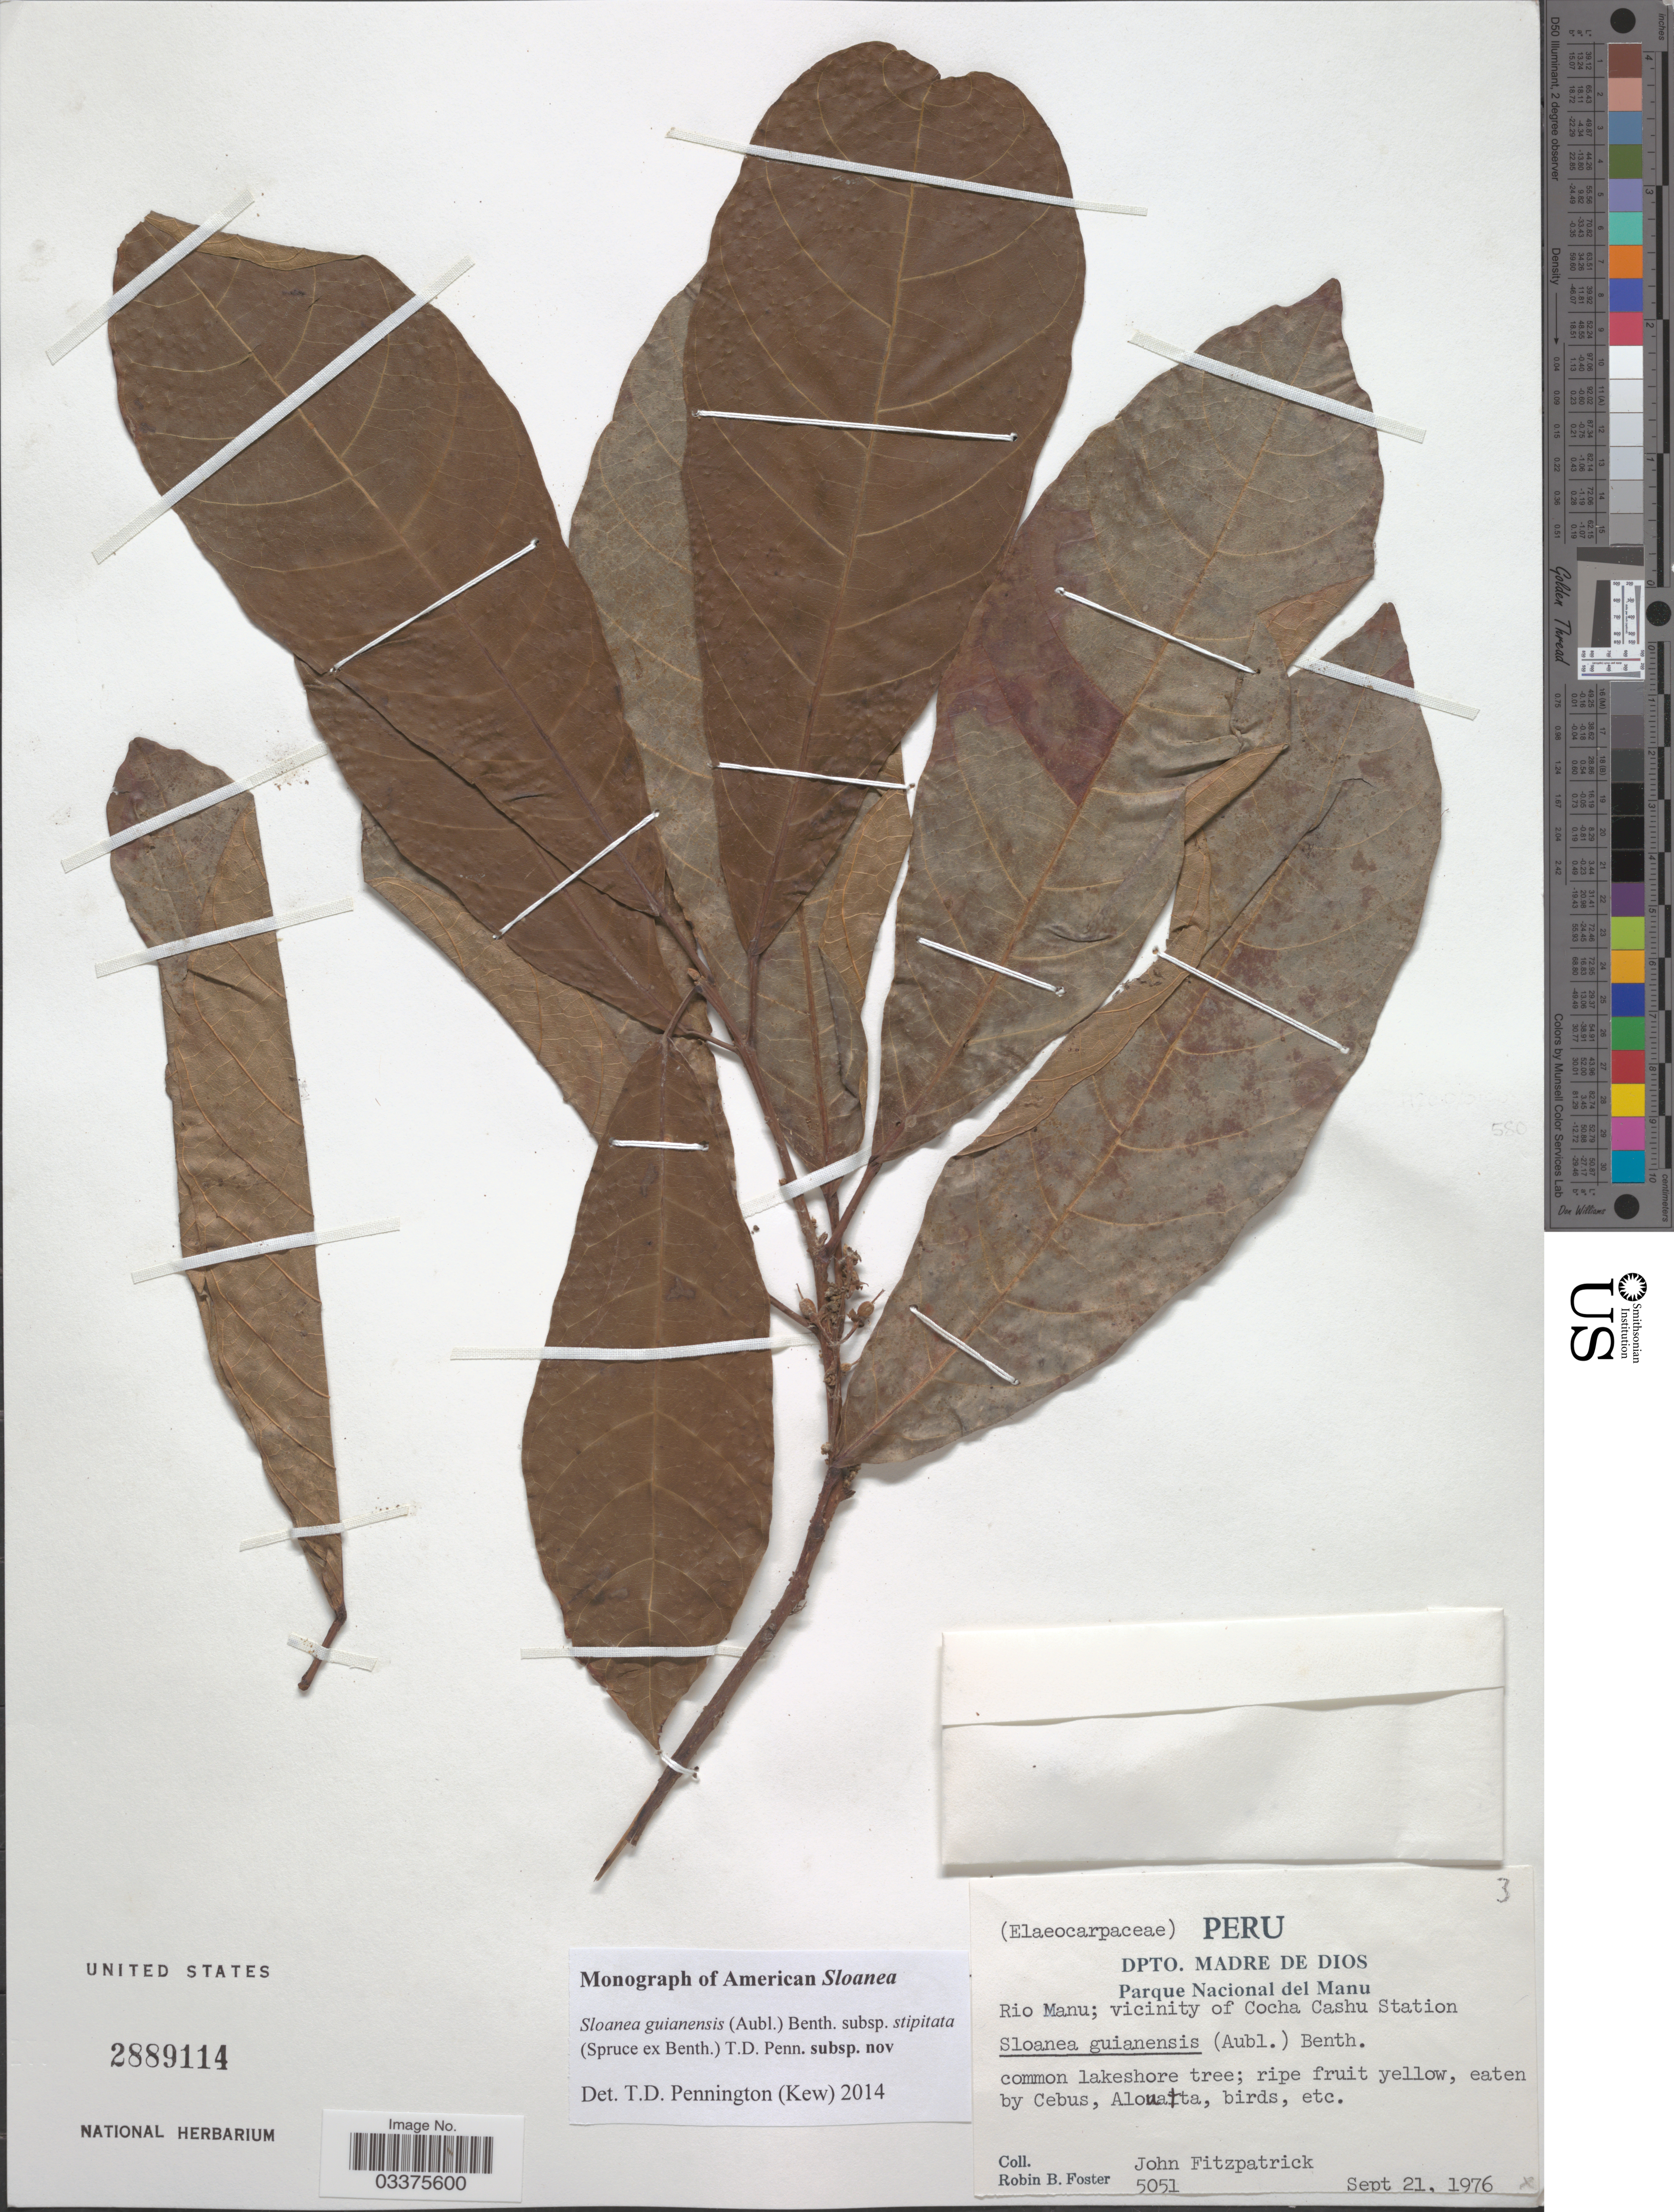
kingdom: Plantae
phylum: Tracheophyta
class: Magnoliopsida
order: Oxalidales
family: Elaeocarpaceae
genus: Sloanea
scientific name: Sloanea guianensis subsp. stipitata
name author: (Spruce ex Benth.) T.D. Penn.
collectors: J. Fitzpatrick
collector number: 5051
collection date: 1976-09-21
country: Peru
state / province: Madre de Dios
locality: Dpto. Madre de Dios, Parque Nacional del Manu, Rio Manu; vicinity of Cocha Cashu Station.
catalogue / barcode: US 2889114